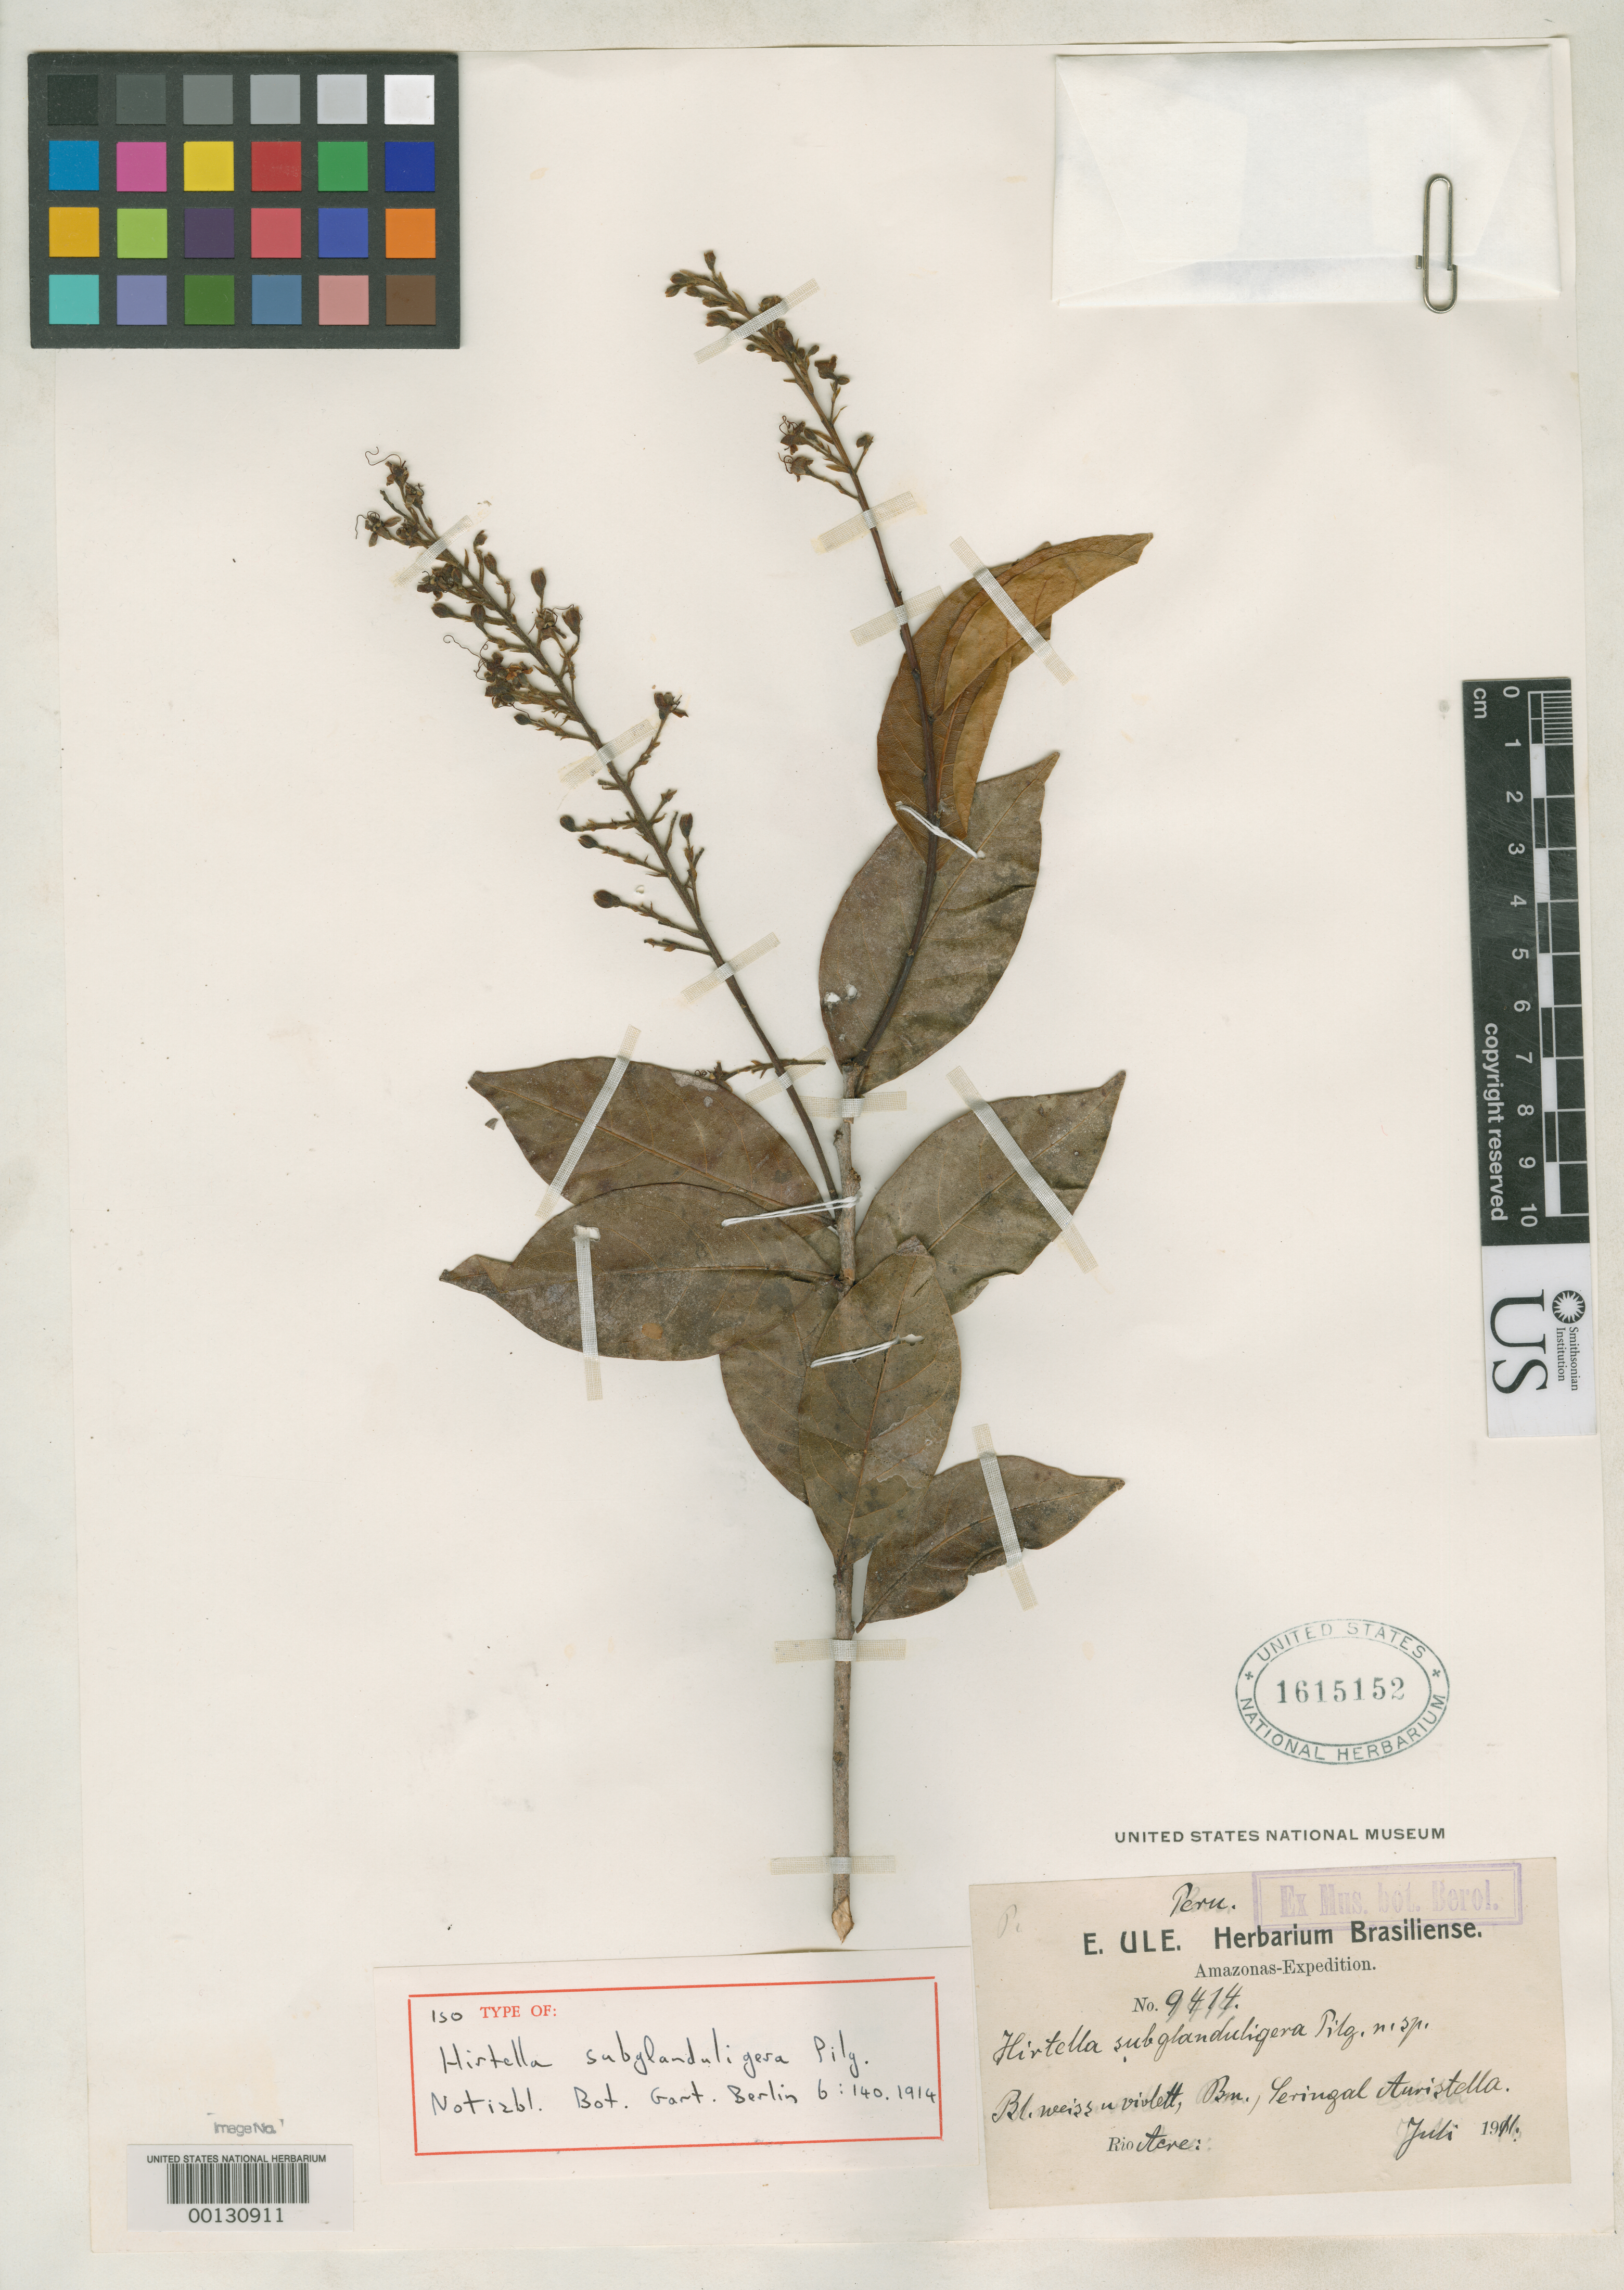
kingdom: Plantae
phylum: Tracheophyta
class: Magnoliopsida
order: Malpighiales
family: Chrysobalanaceae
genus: Hirtella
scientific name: Hirtella subglanduligera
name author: Pilg.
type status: Isotype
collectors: E. H. Ule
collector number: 9414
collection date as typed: Jul 1911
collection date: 1911-07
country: Peru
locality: Río Acre, Seringal Auristella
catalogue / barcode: US 1615152